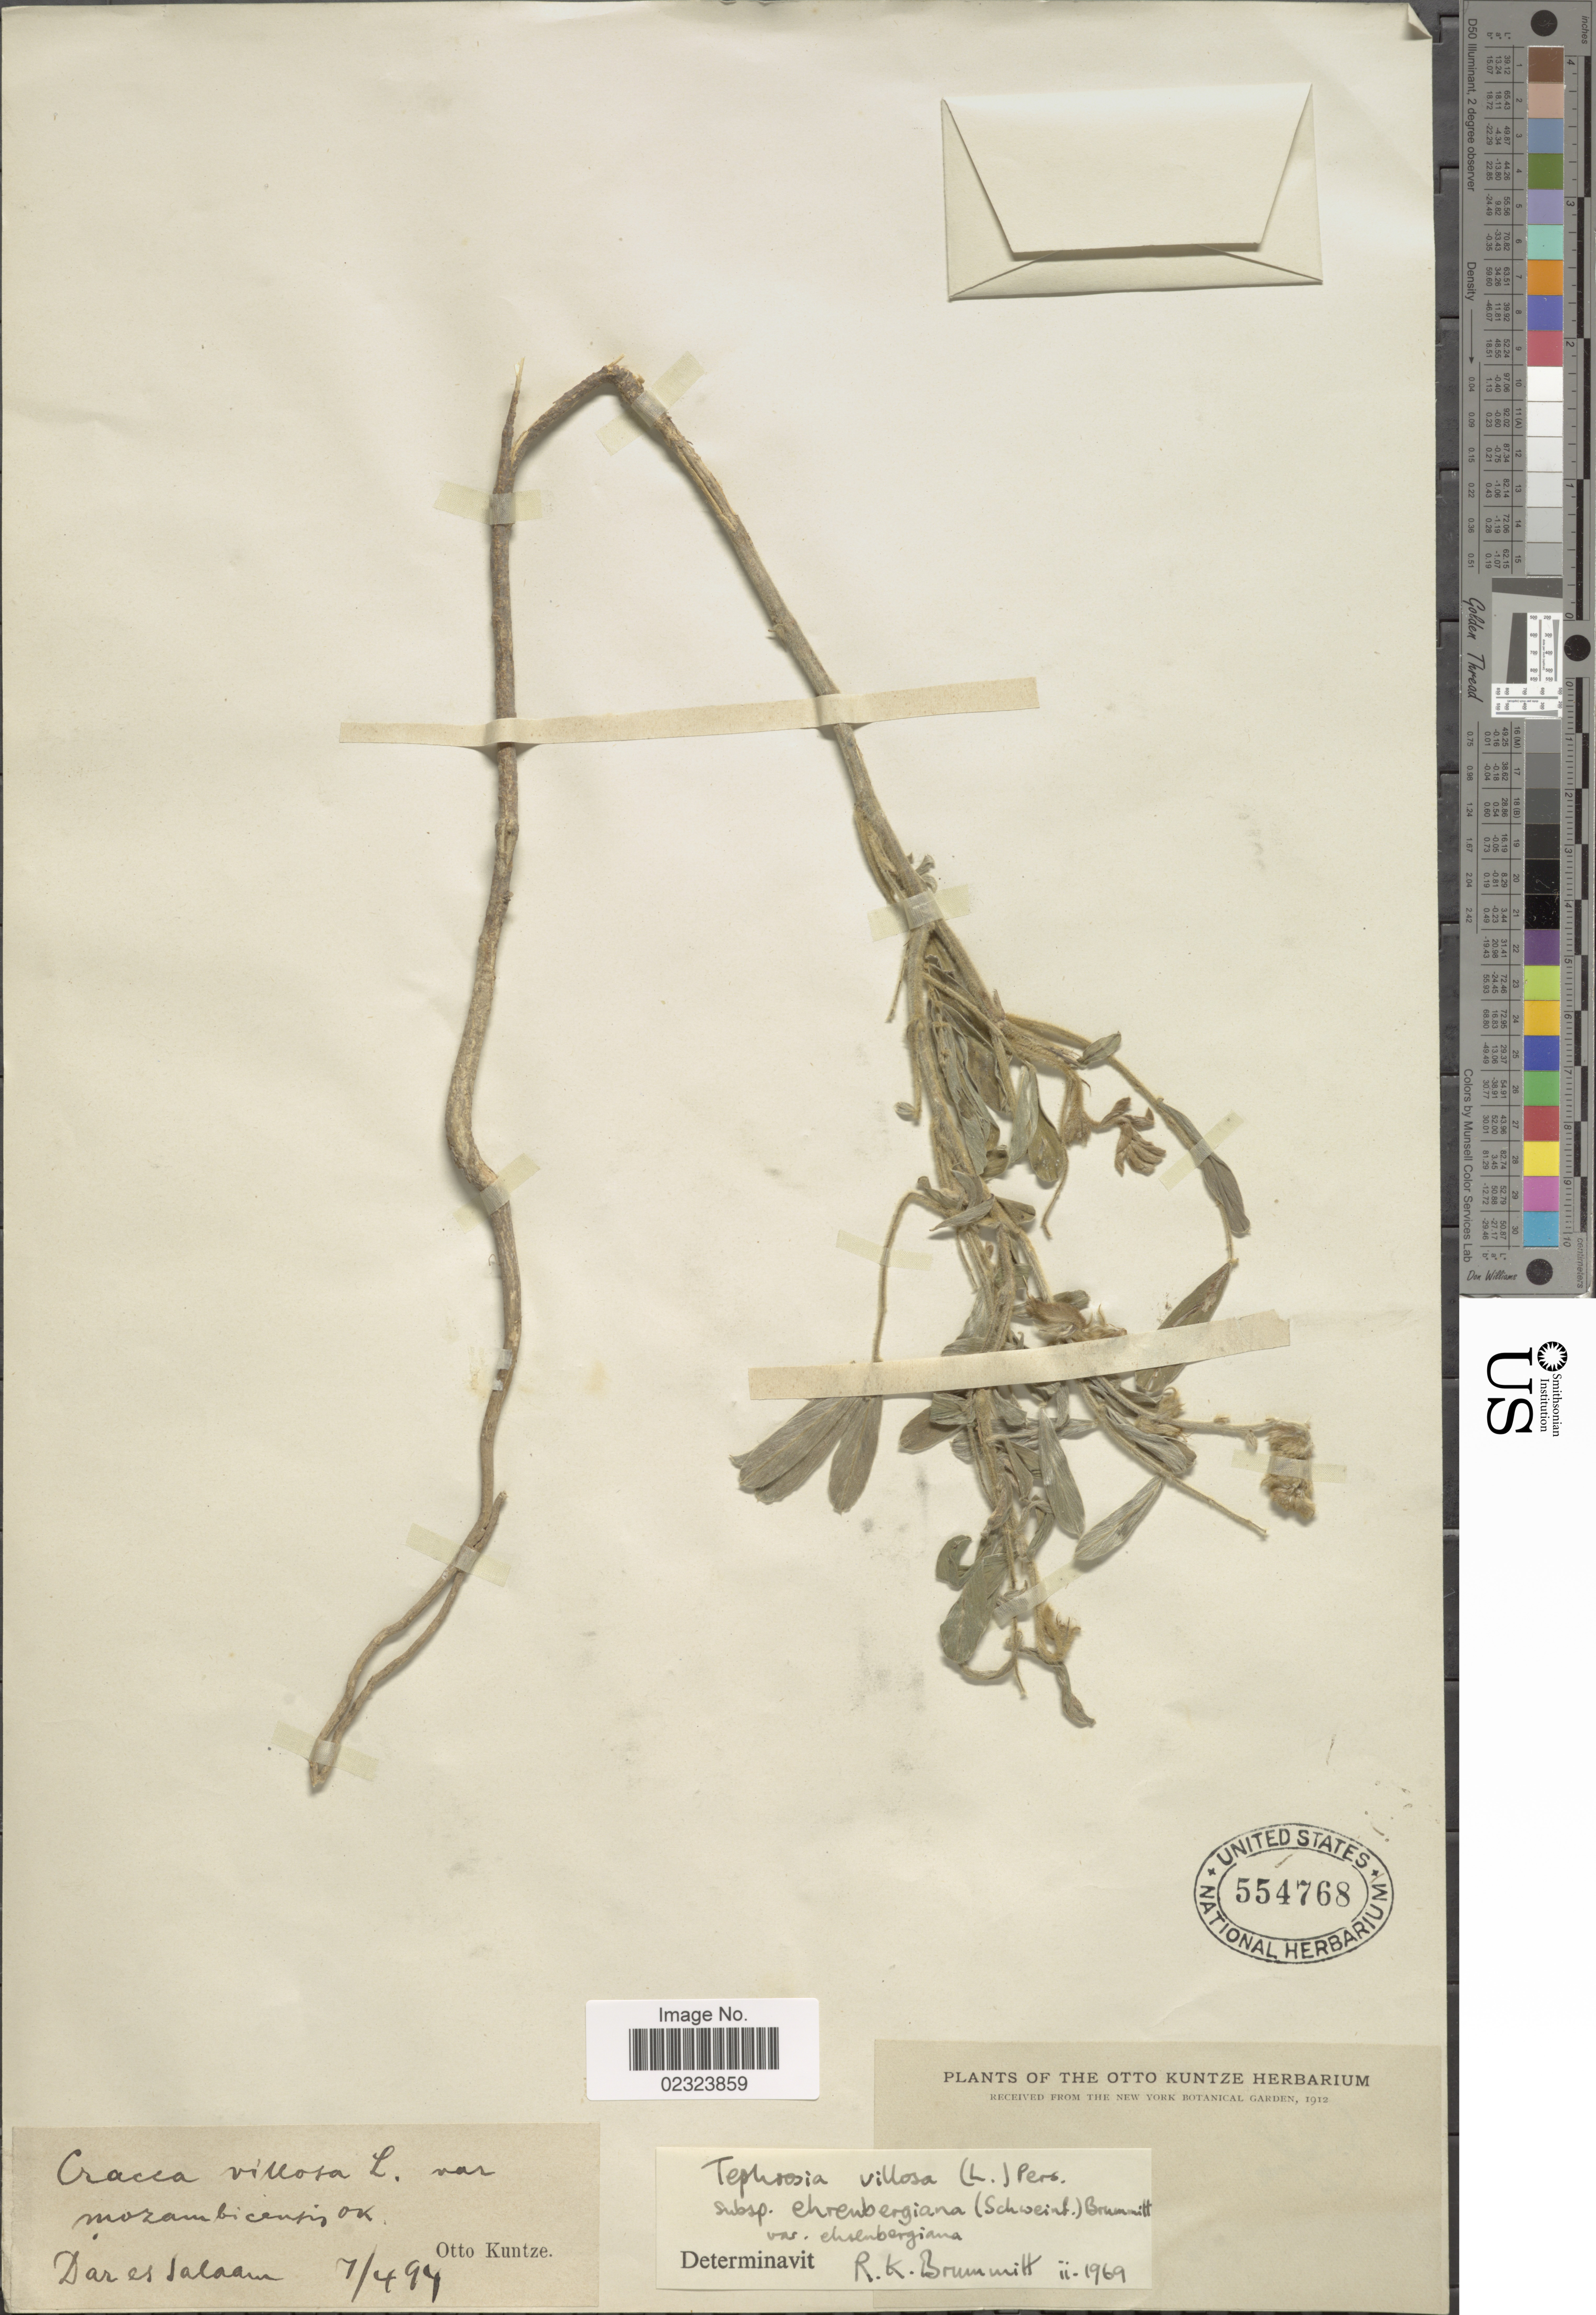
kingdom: Plantae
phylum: Tracheophyta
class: Magnoliopsida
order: Fabales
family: Fabaceae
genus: Tephrosia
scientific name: Tephrosia villosa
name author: Pers.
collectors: C.E.O. Kuntze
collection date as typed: Transcribed d/m/y: 7/4/94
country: Tanzania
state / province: Dar es Salaam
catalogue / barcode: US 554768